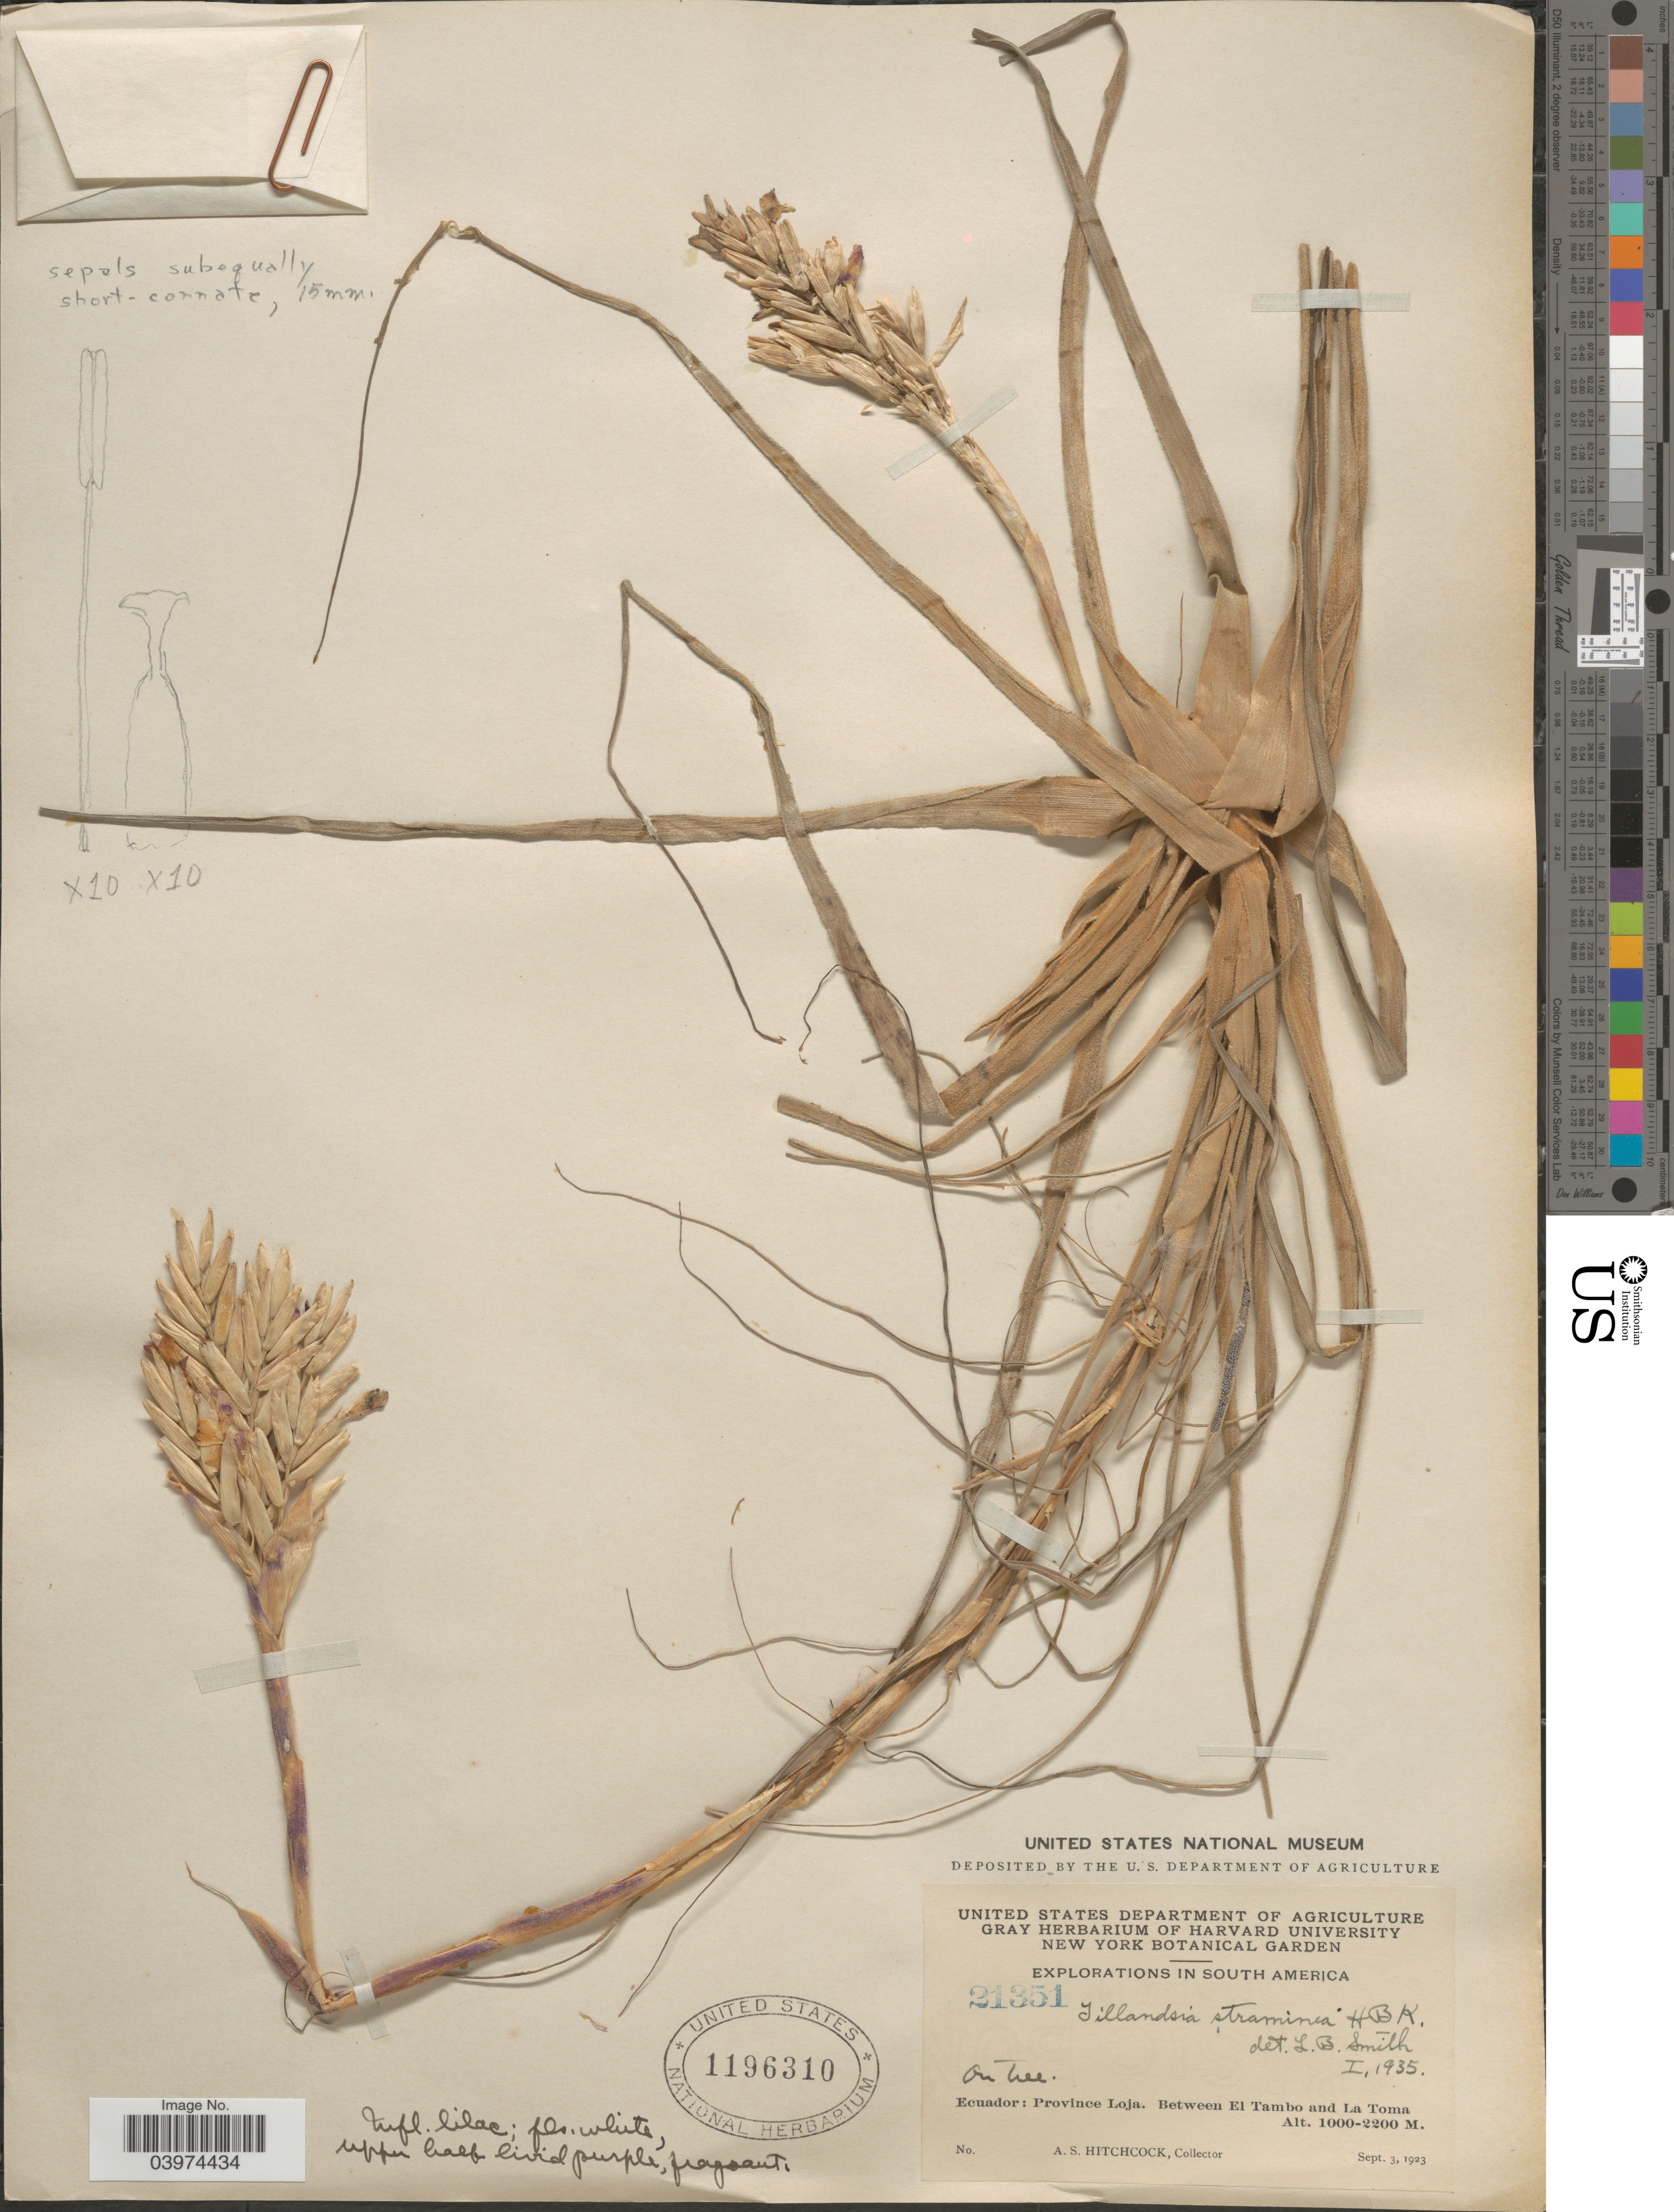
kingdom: Plantae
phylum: Tracheophyta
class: Liliopsida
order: Poales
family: Bromeliaceae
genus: Tillandsia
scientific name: Tillandsia straminea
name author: Kunth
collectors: A. S. Hitchcock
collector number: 21351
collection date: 1923-09-03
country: Ecuador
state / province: Loja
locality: Explorations in South America. Between El Tambo and La Toma.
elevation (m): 1000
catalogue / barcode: US 1196310